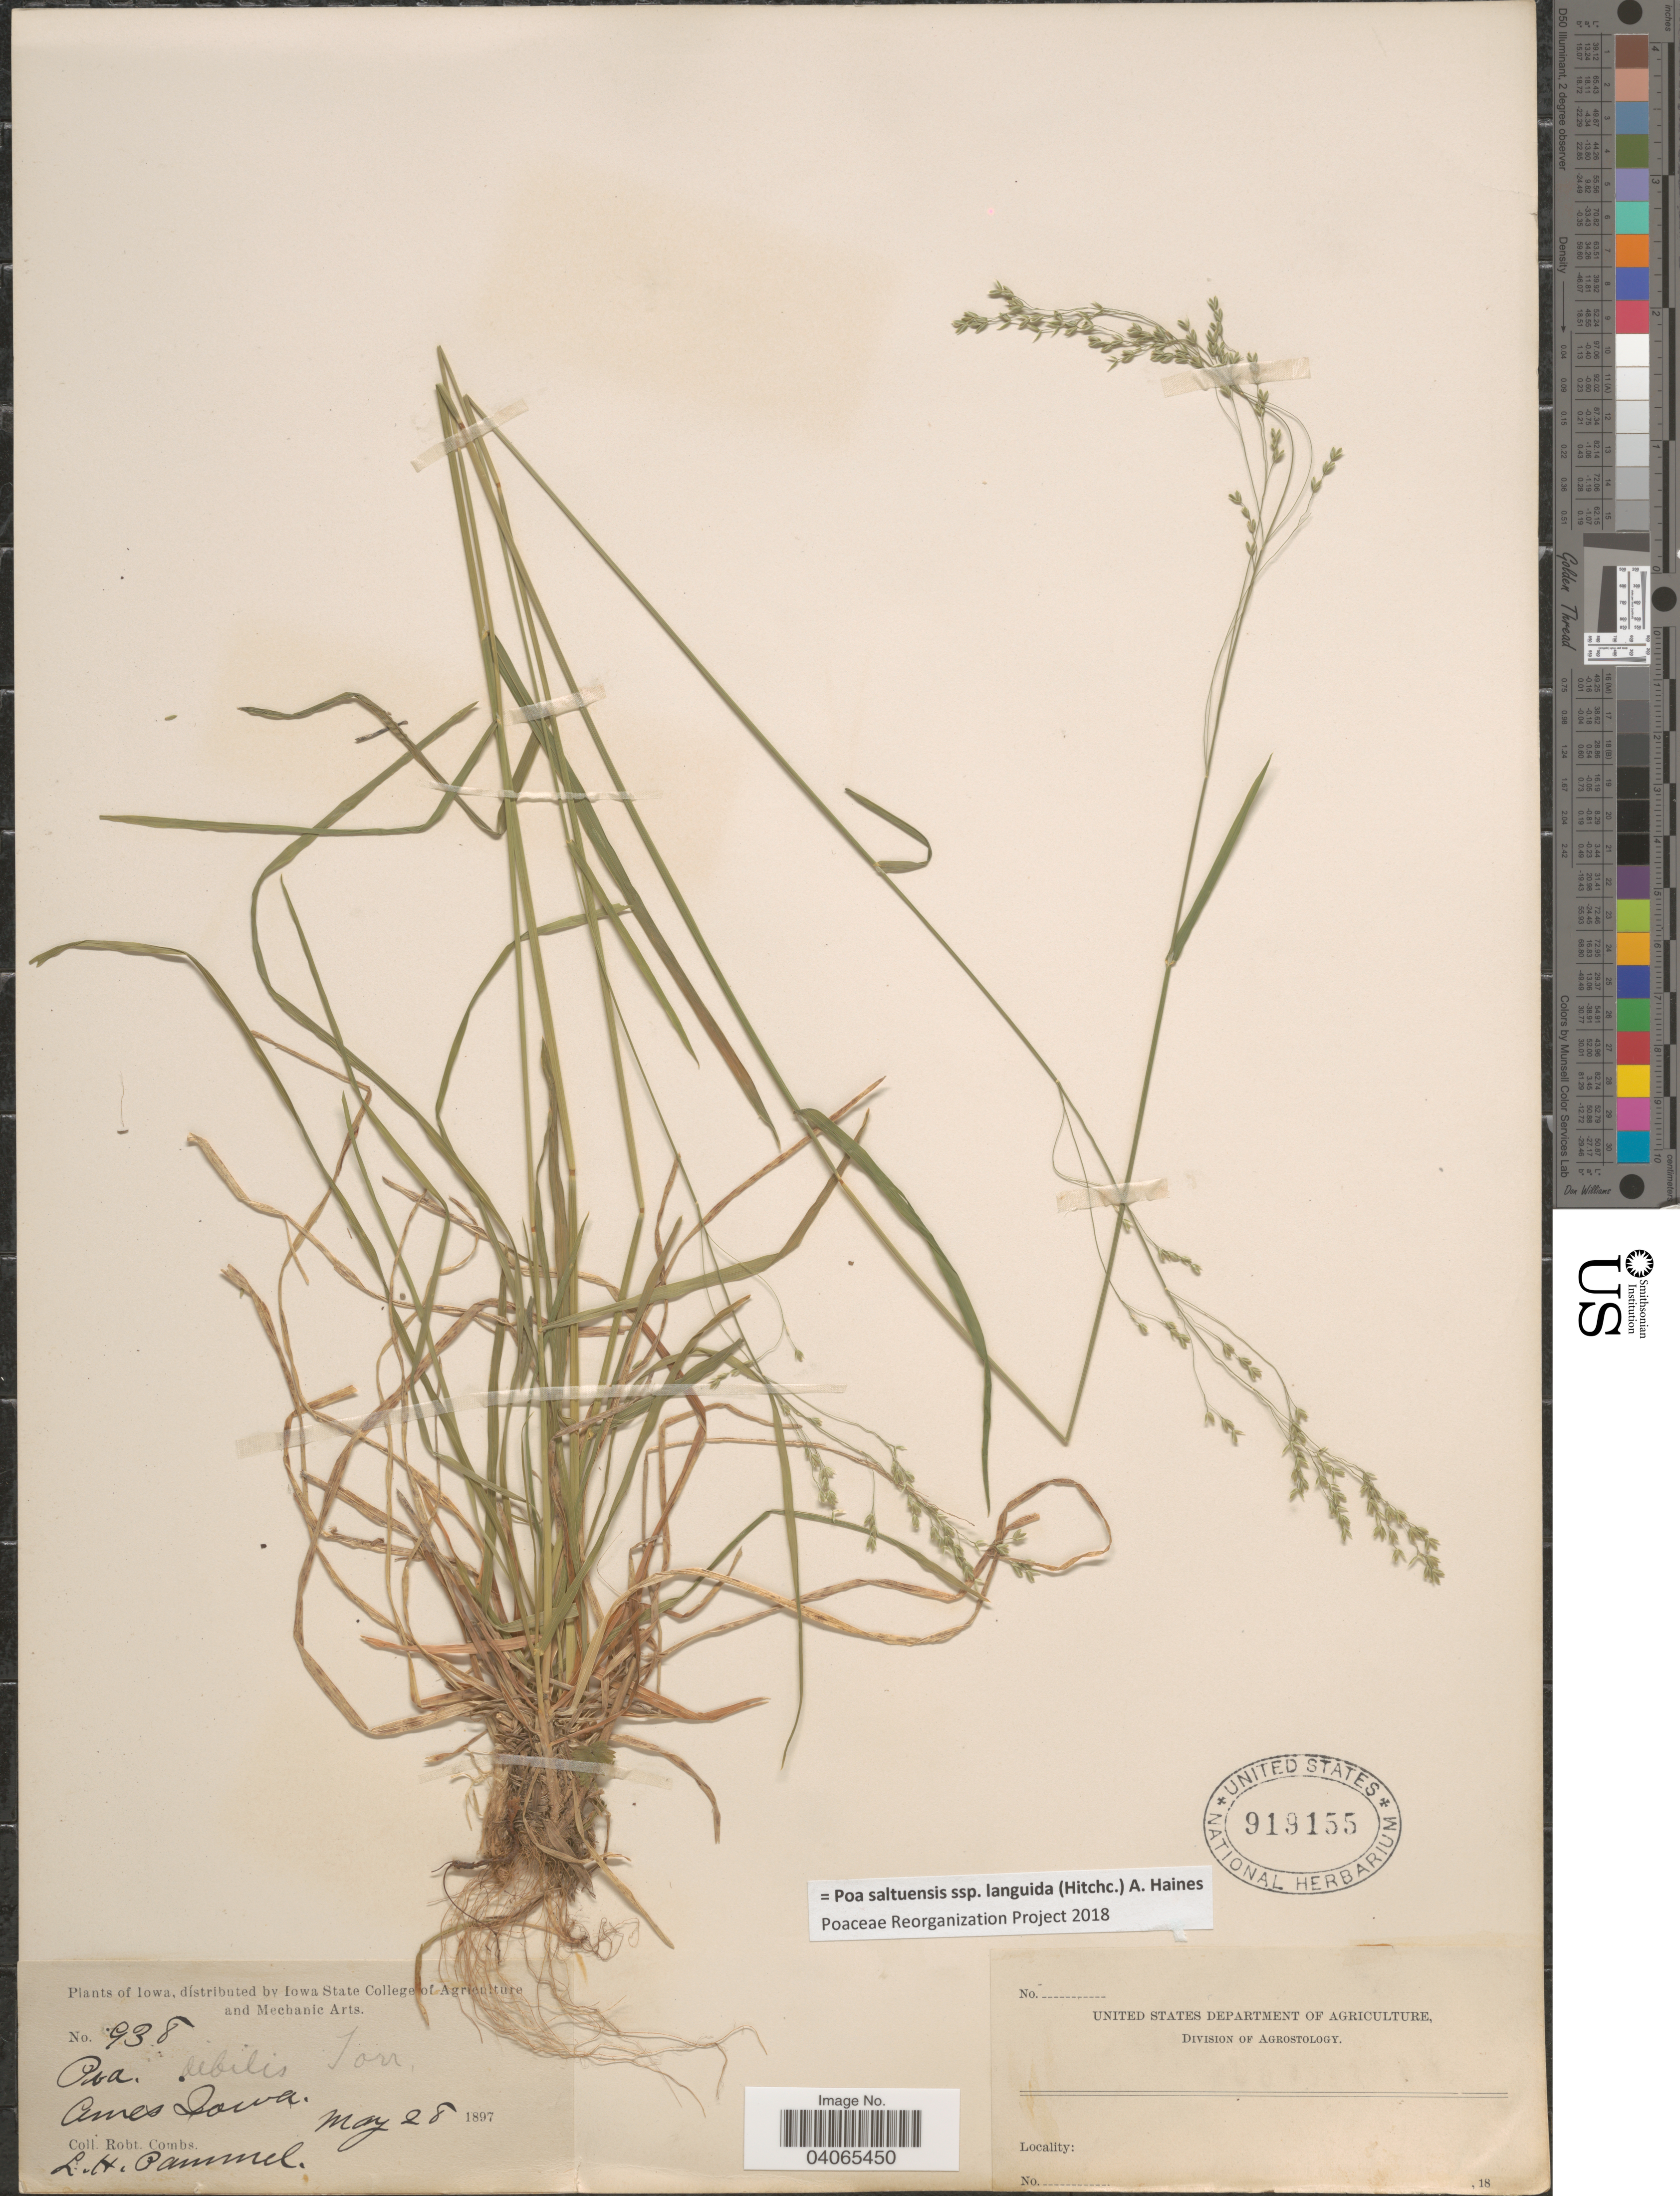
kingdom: Plantae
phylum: Tracheophyta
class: Liliopsida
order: Poales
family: Poaceae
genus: Poa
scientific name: Poa saltuensis subsp. languida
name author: (Hitchc.) A. Haines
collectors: L. Pammel & R. Combs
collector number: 938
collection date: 1897-05-28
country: United States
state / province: Iowa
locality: Ames.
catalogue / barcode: US 919155